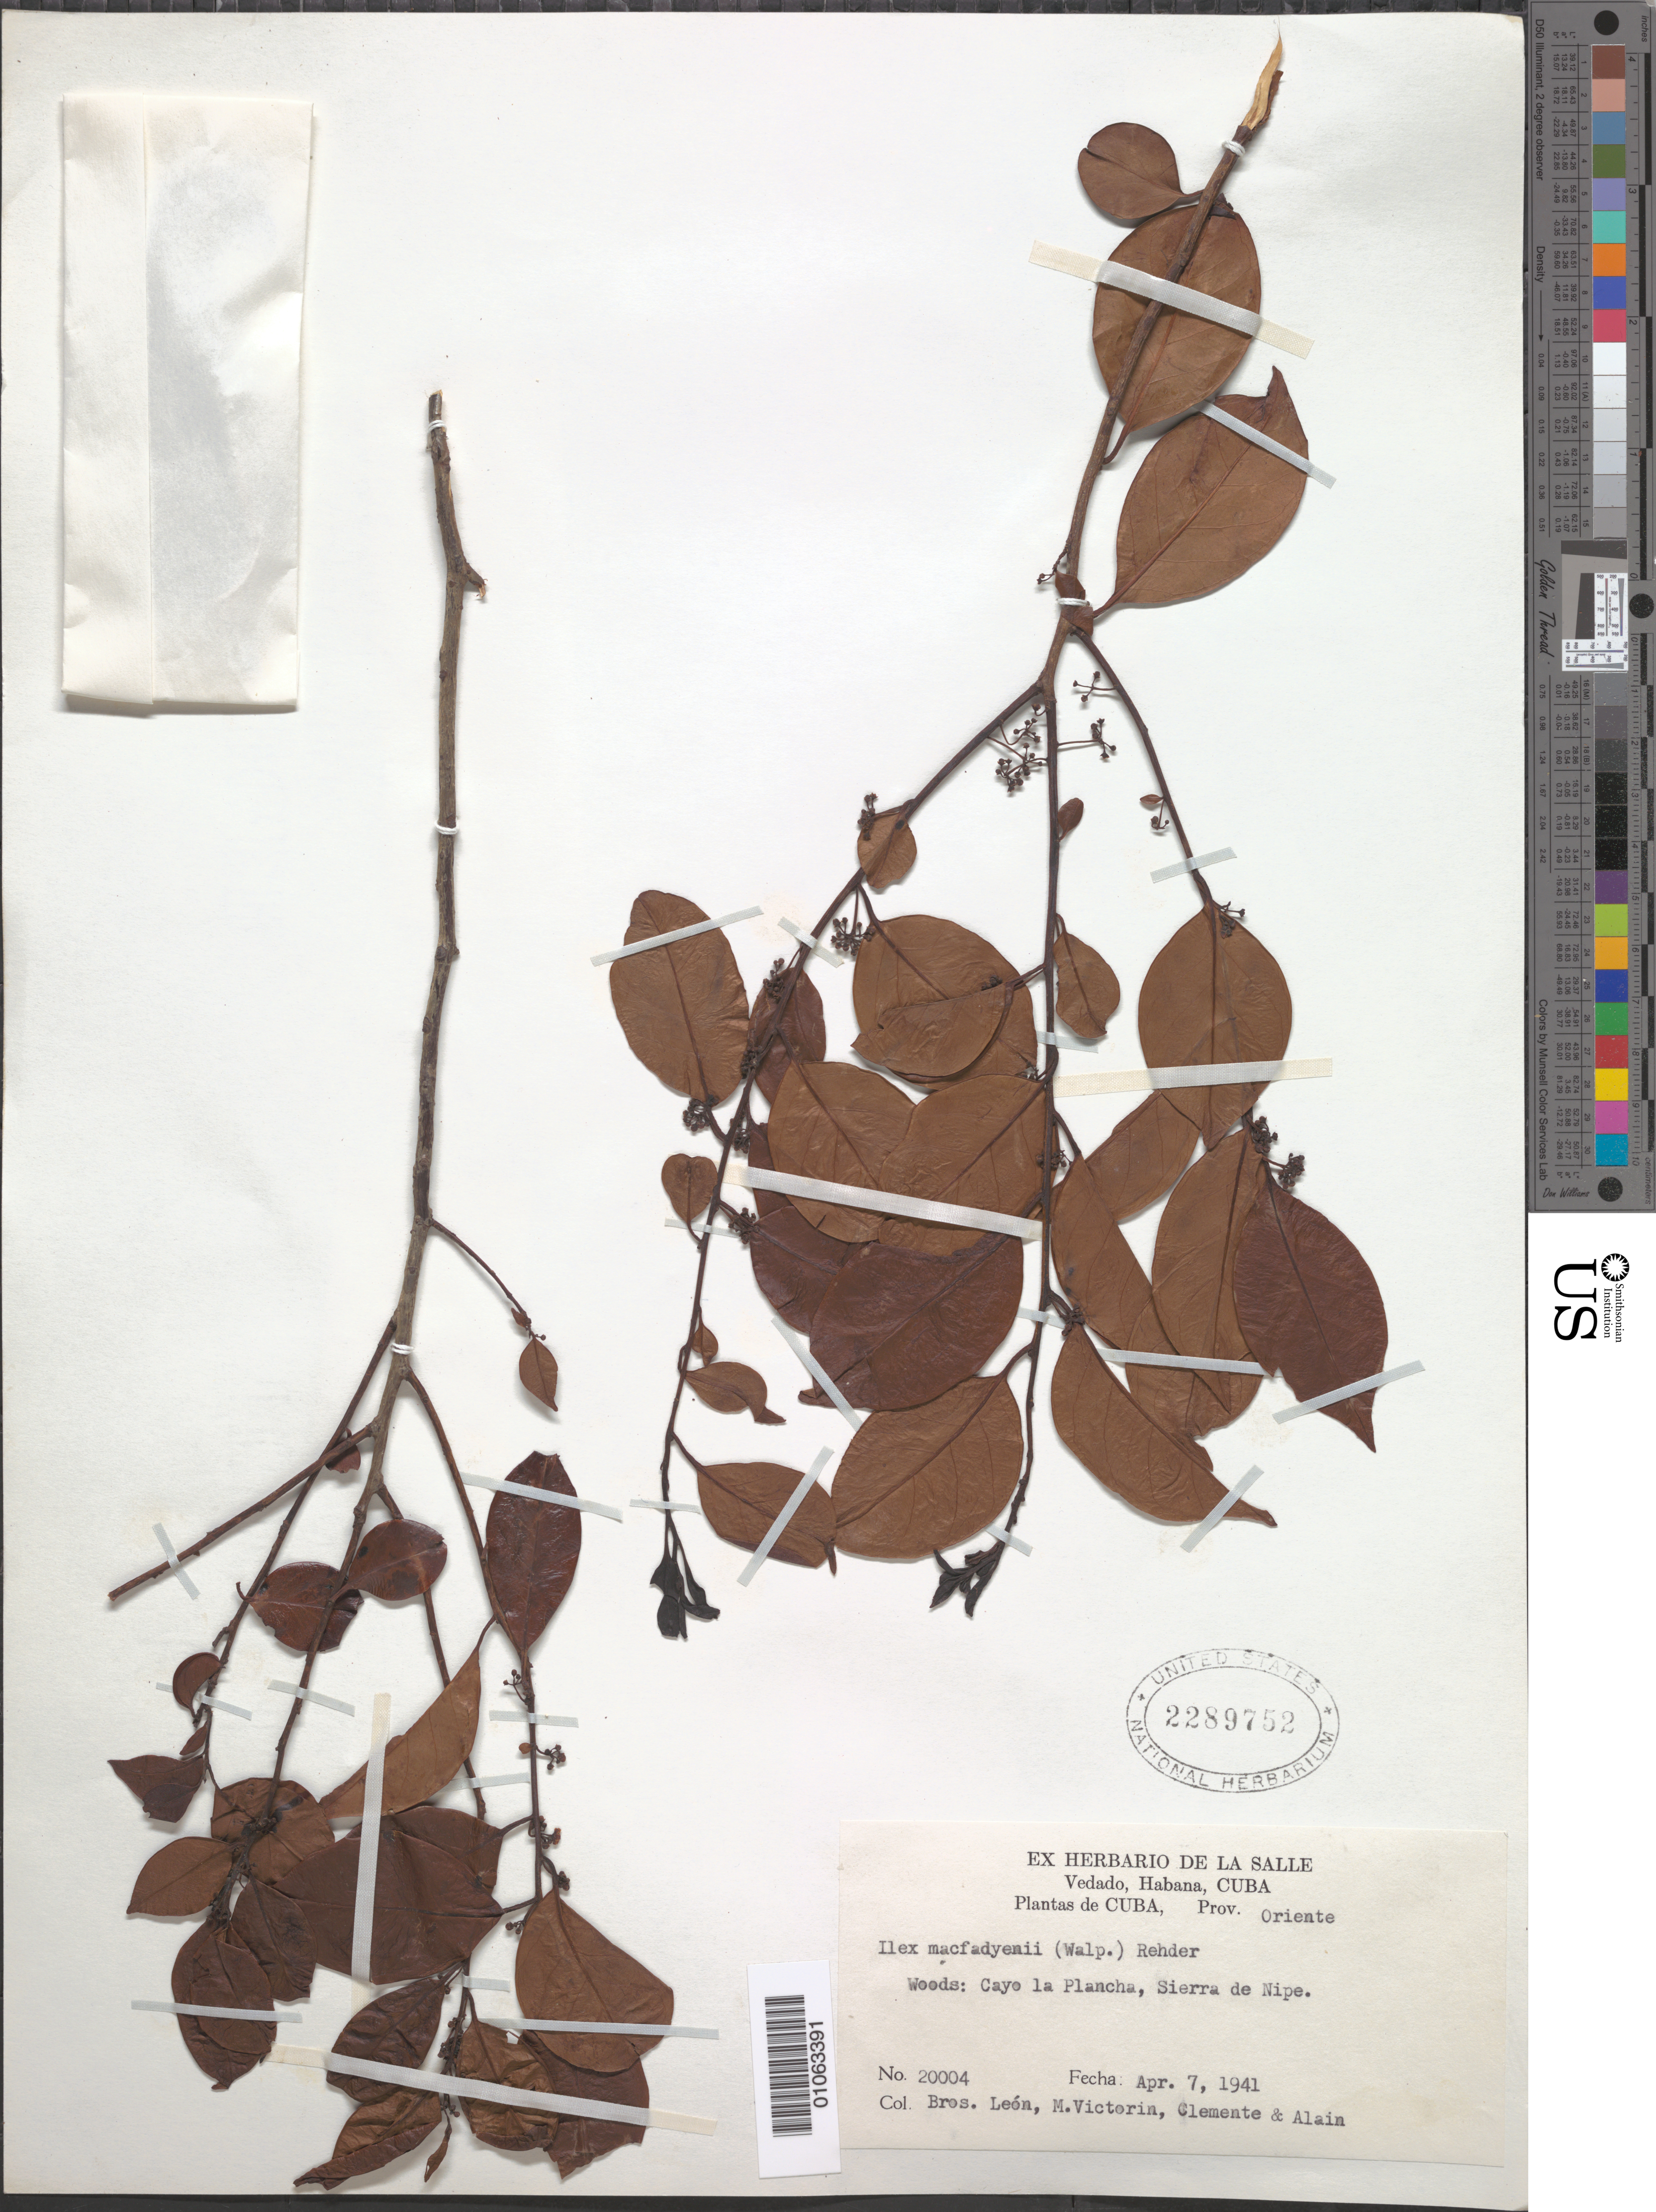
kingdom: Plantae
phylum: Tracheophyta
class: Magnoliopsida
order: Aquifoliales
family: Aquifoliaceae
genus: Ilex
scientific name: Ilex macfadyenii var. macfadyenii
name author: (Walp.) Rehder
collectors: Bro. León, F. Victorin, Bro. Clemente & A. H. Liogier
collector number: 20004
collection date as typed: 07 Apr 1941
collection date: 1941-04-07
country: Cuba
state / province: Holguín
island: Cuba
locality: Woods: Cayo La Plancha, Sierra de Nipe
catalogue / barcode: US 2289752